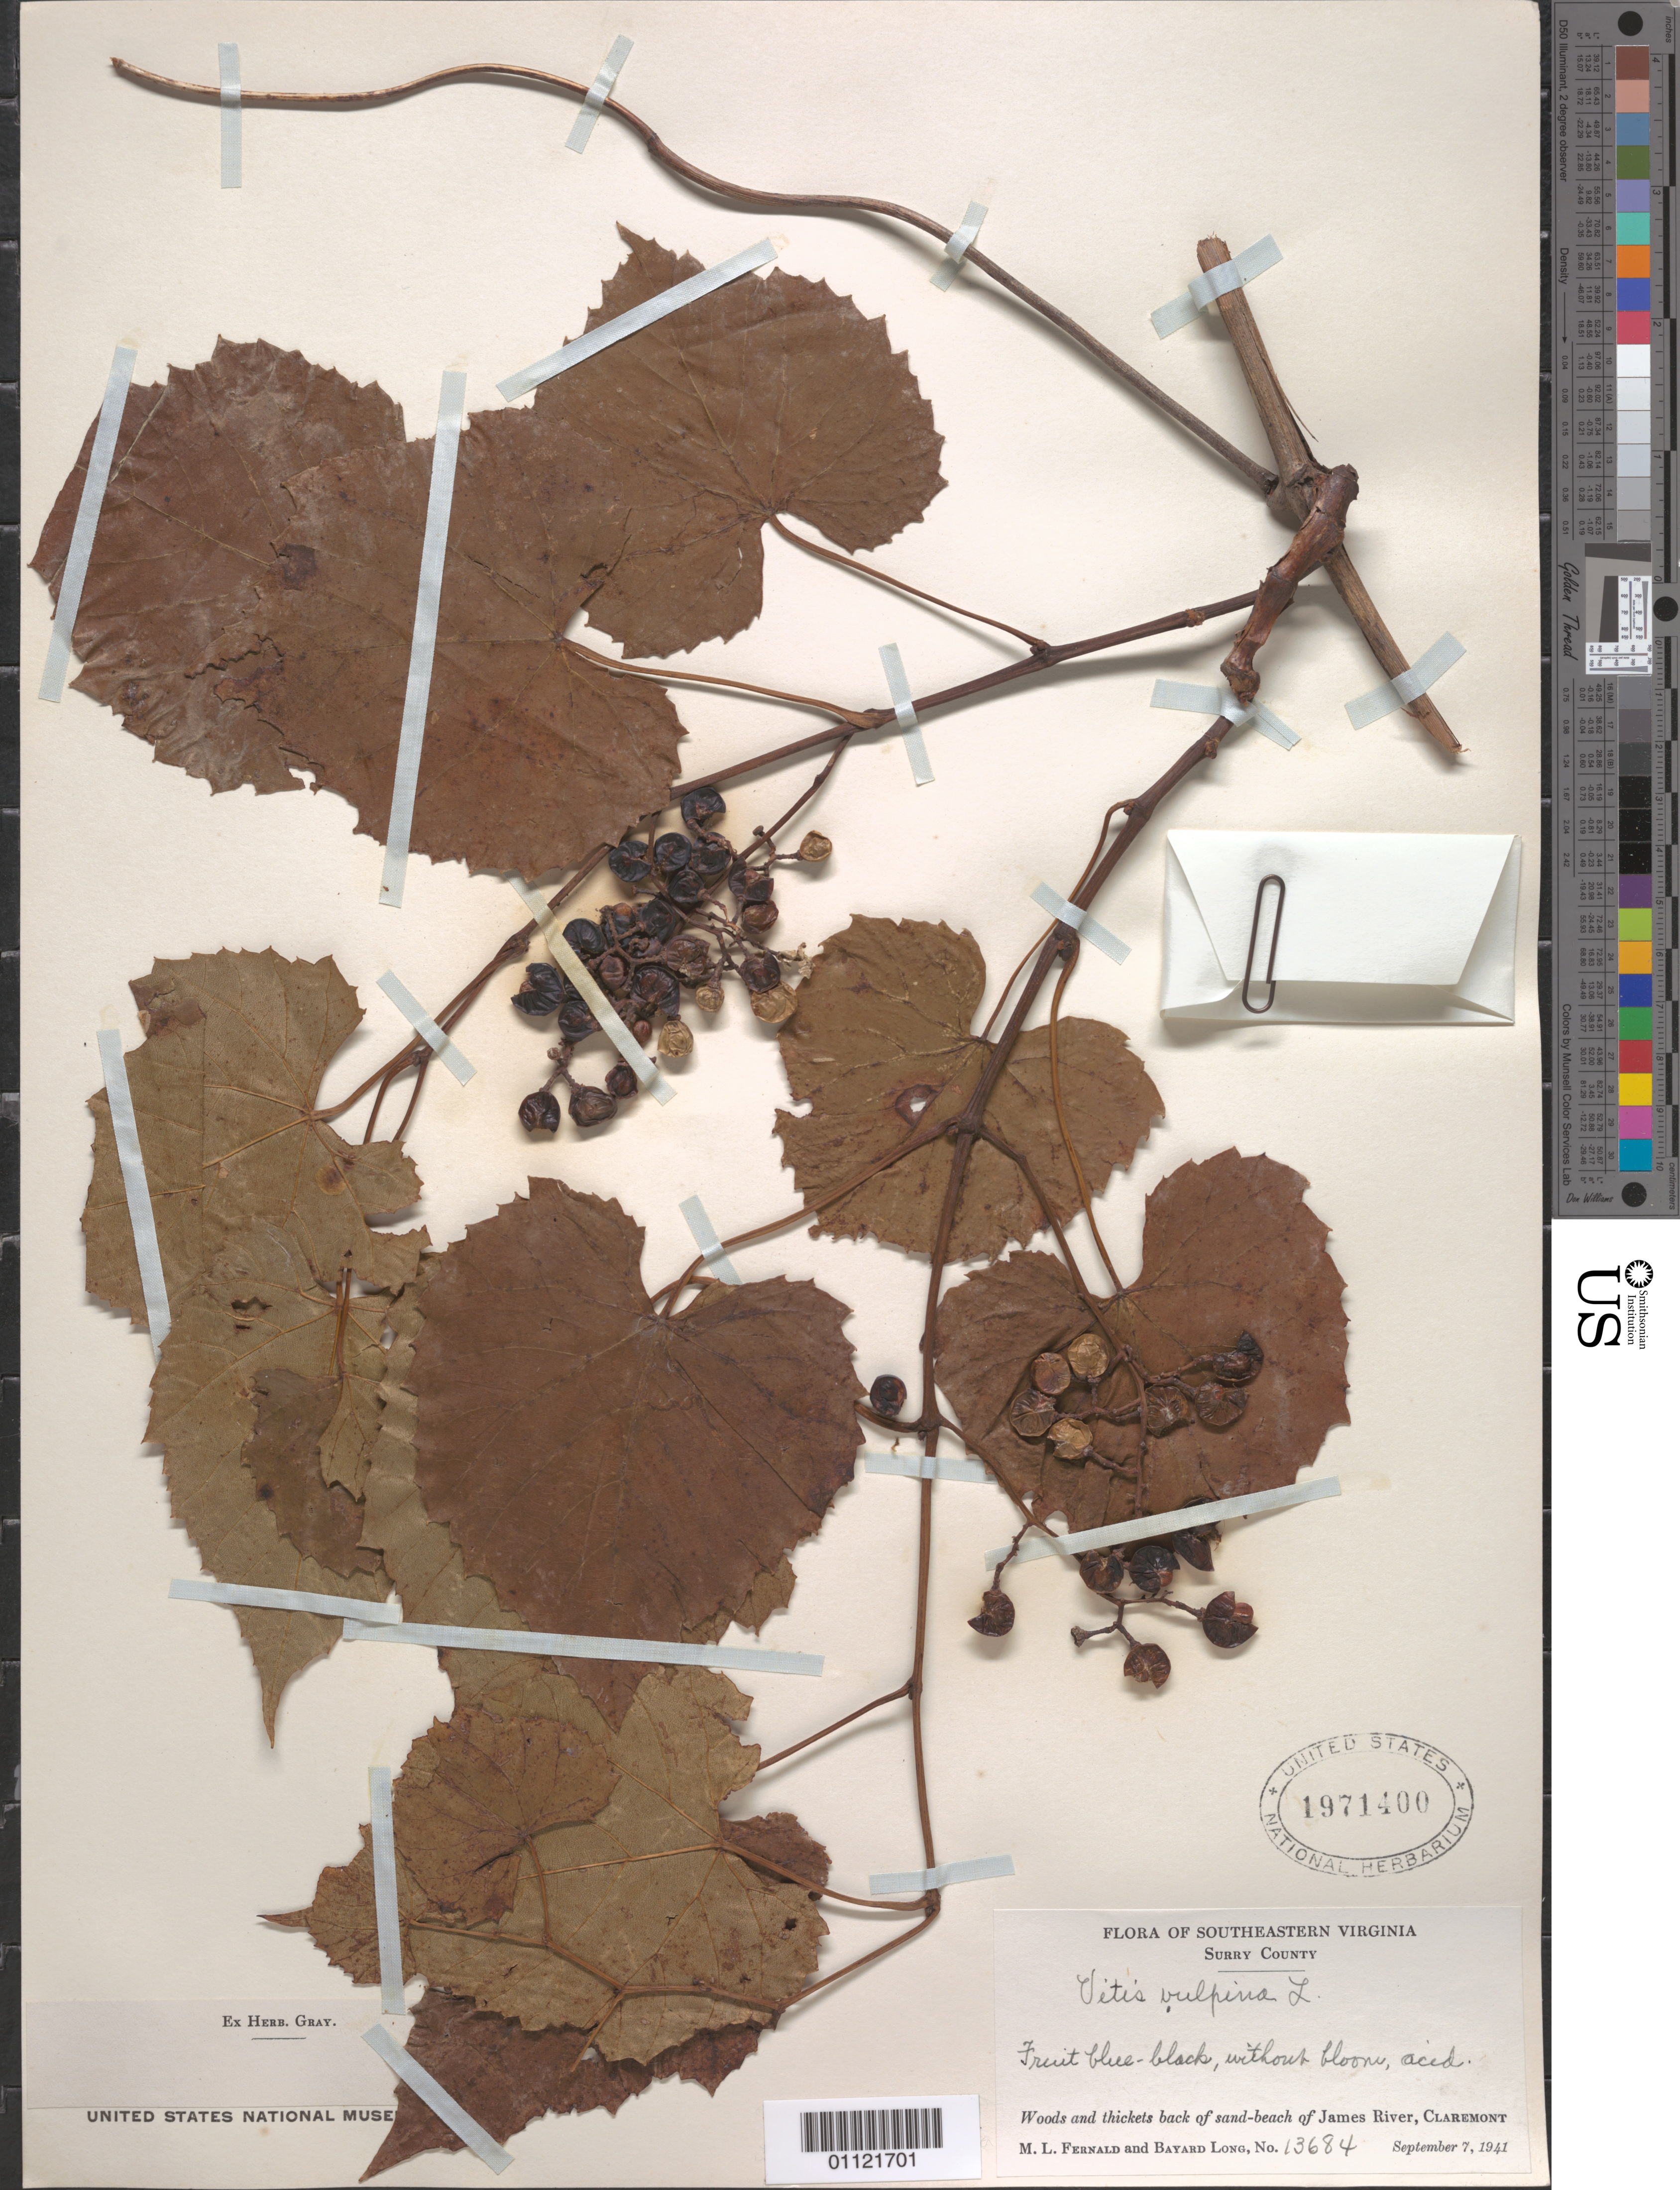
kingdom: Plantae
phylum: Tracheophyta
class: Magnoliopsida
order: Vitales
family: Vitaceae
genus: Vitis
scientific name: Vitis vulpina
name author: L.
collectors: M. L. Fernald & B. Long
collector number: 13684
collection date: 1941-09-07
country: United States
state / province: Virginia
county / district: Surry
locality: James River, Claremont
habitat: Woods and thickets back of sand-beach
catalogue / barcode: US 1971400